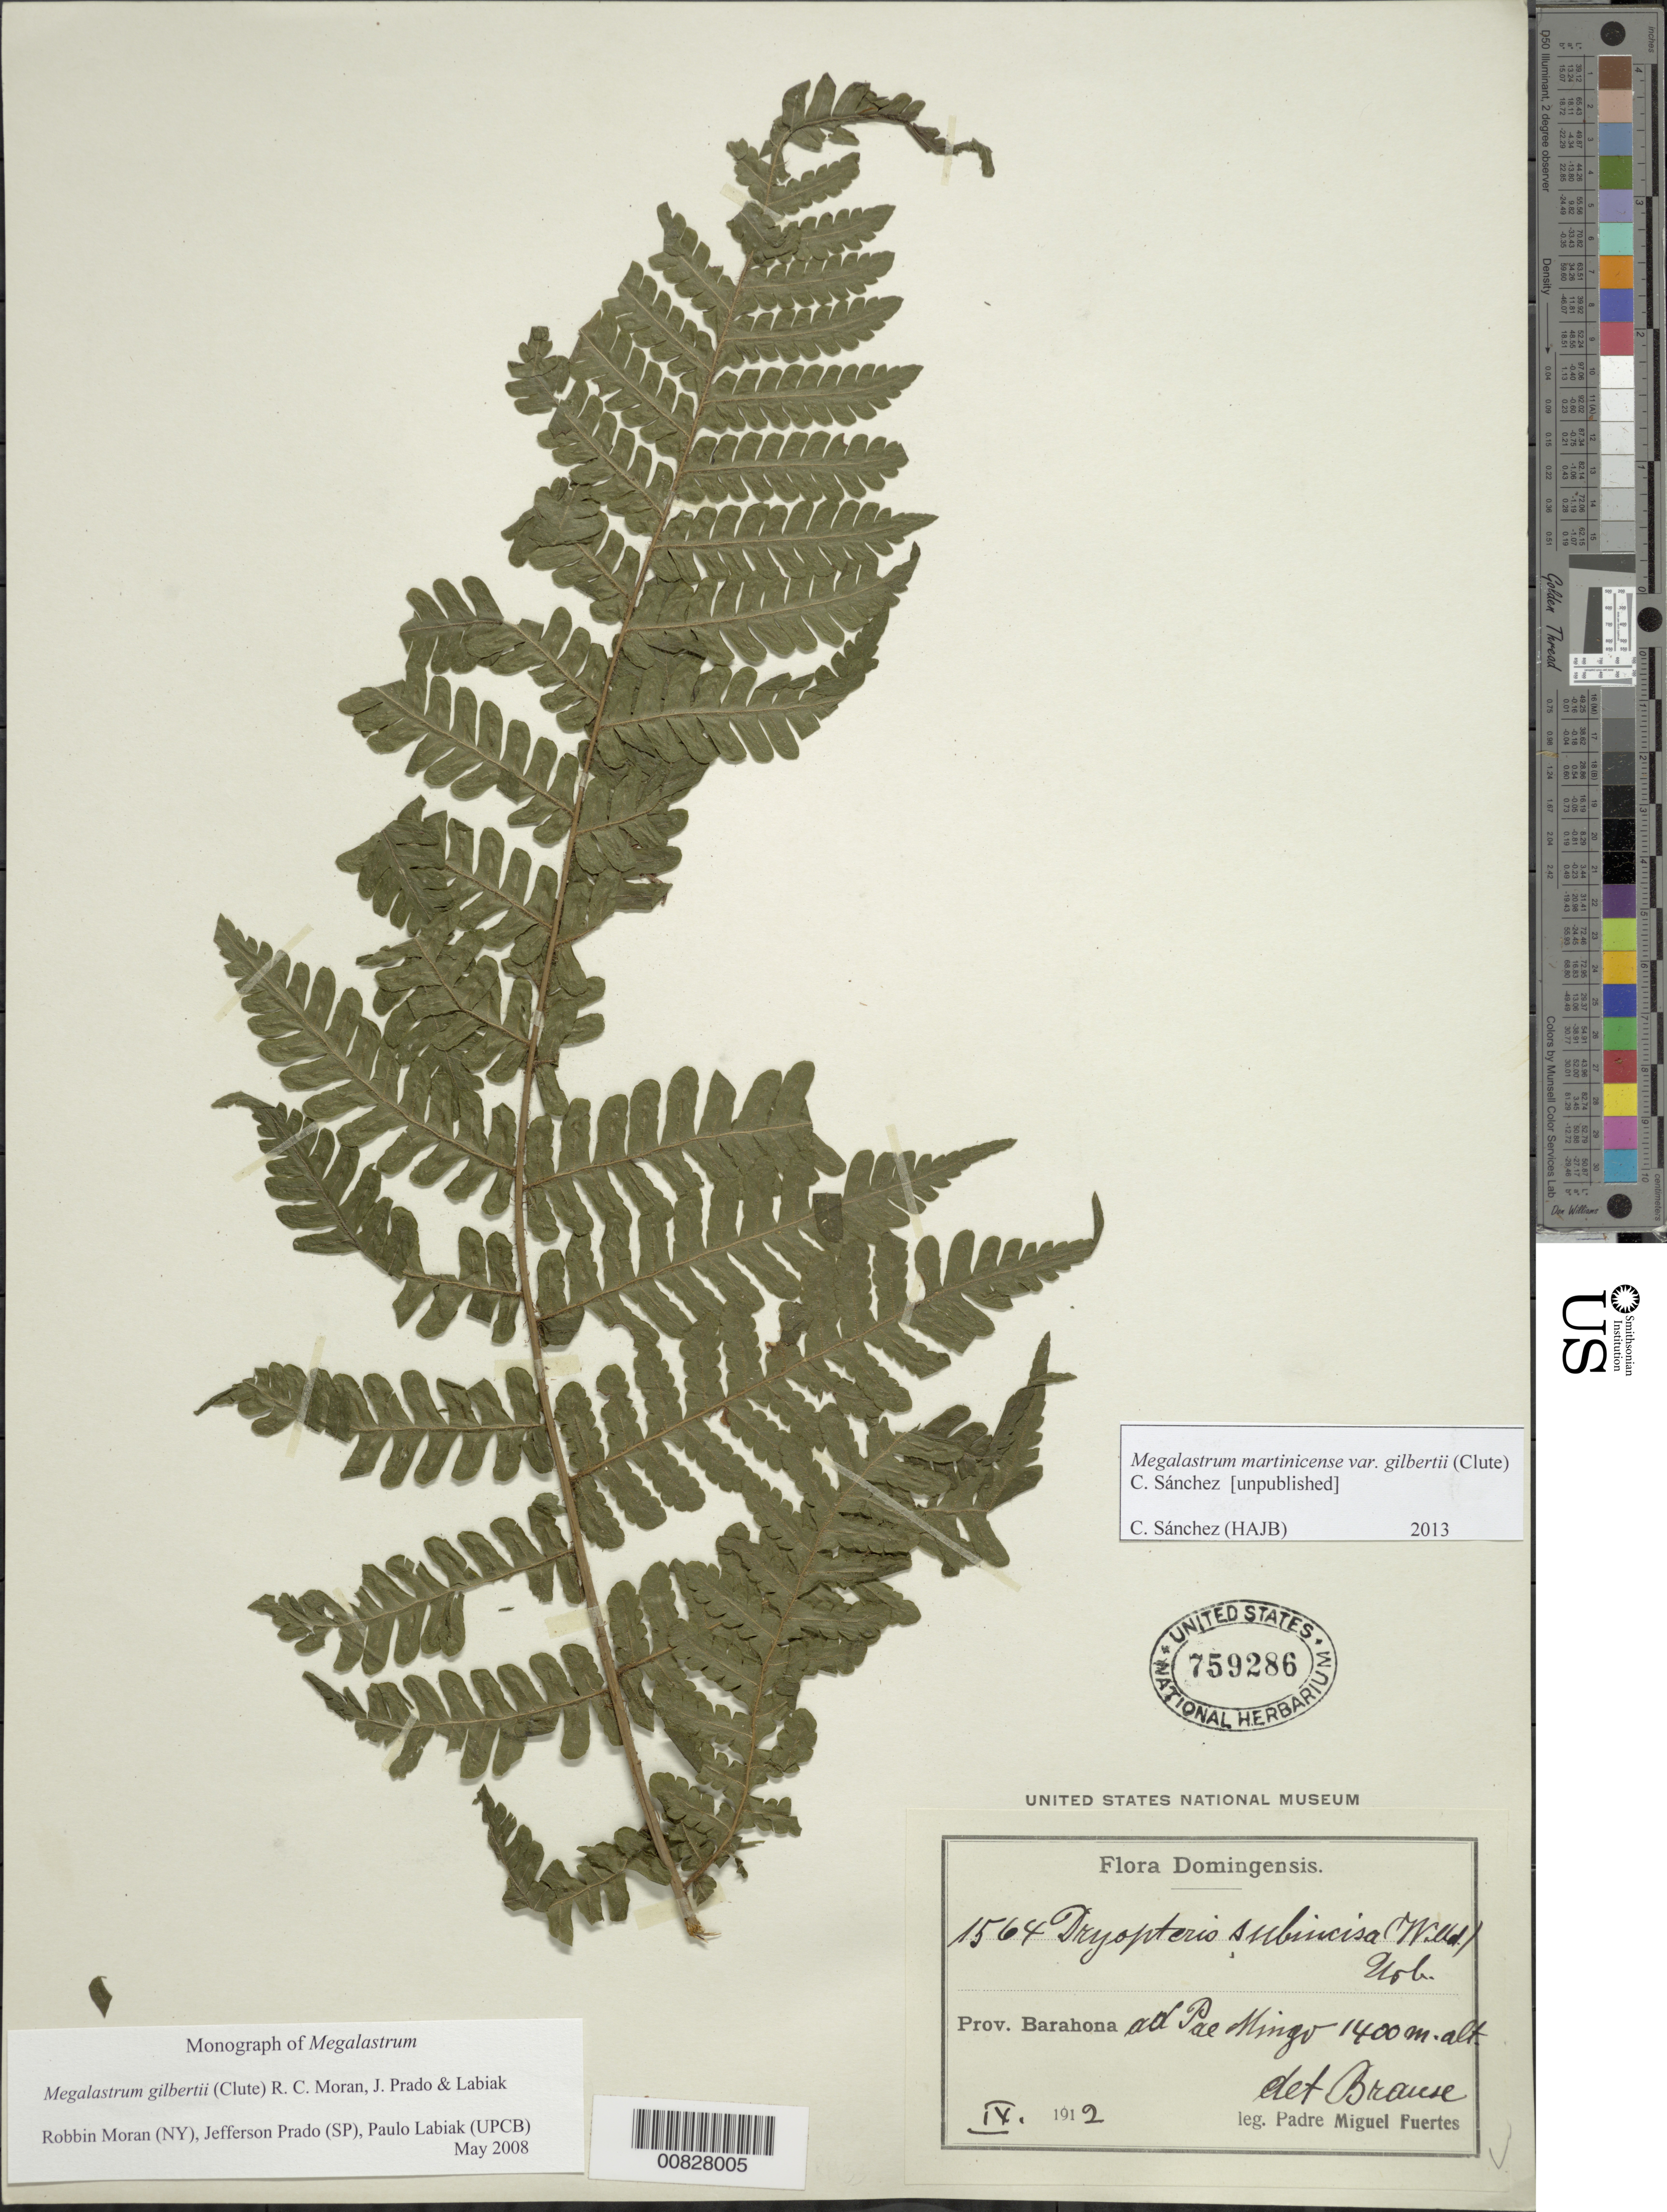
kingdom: Plantae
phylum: Tracheophyta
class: Polypodiopsida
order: Polypodiales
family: Dryopteridaceae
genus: Megalastrum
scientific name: Megalastrum gilbertii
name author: (Clute) R.C. Moran et al.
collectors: M. D. Fuertes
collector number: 1564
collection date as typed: Sep 1912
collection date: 1912-09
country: Dominican Republic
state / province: Barahona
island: Hispaniola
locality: Pae Mingo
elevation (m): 1400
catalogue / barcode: US 759286